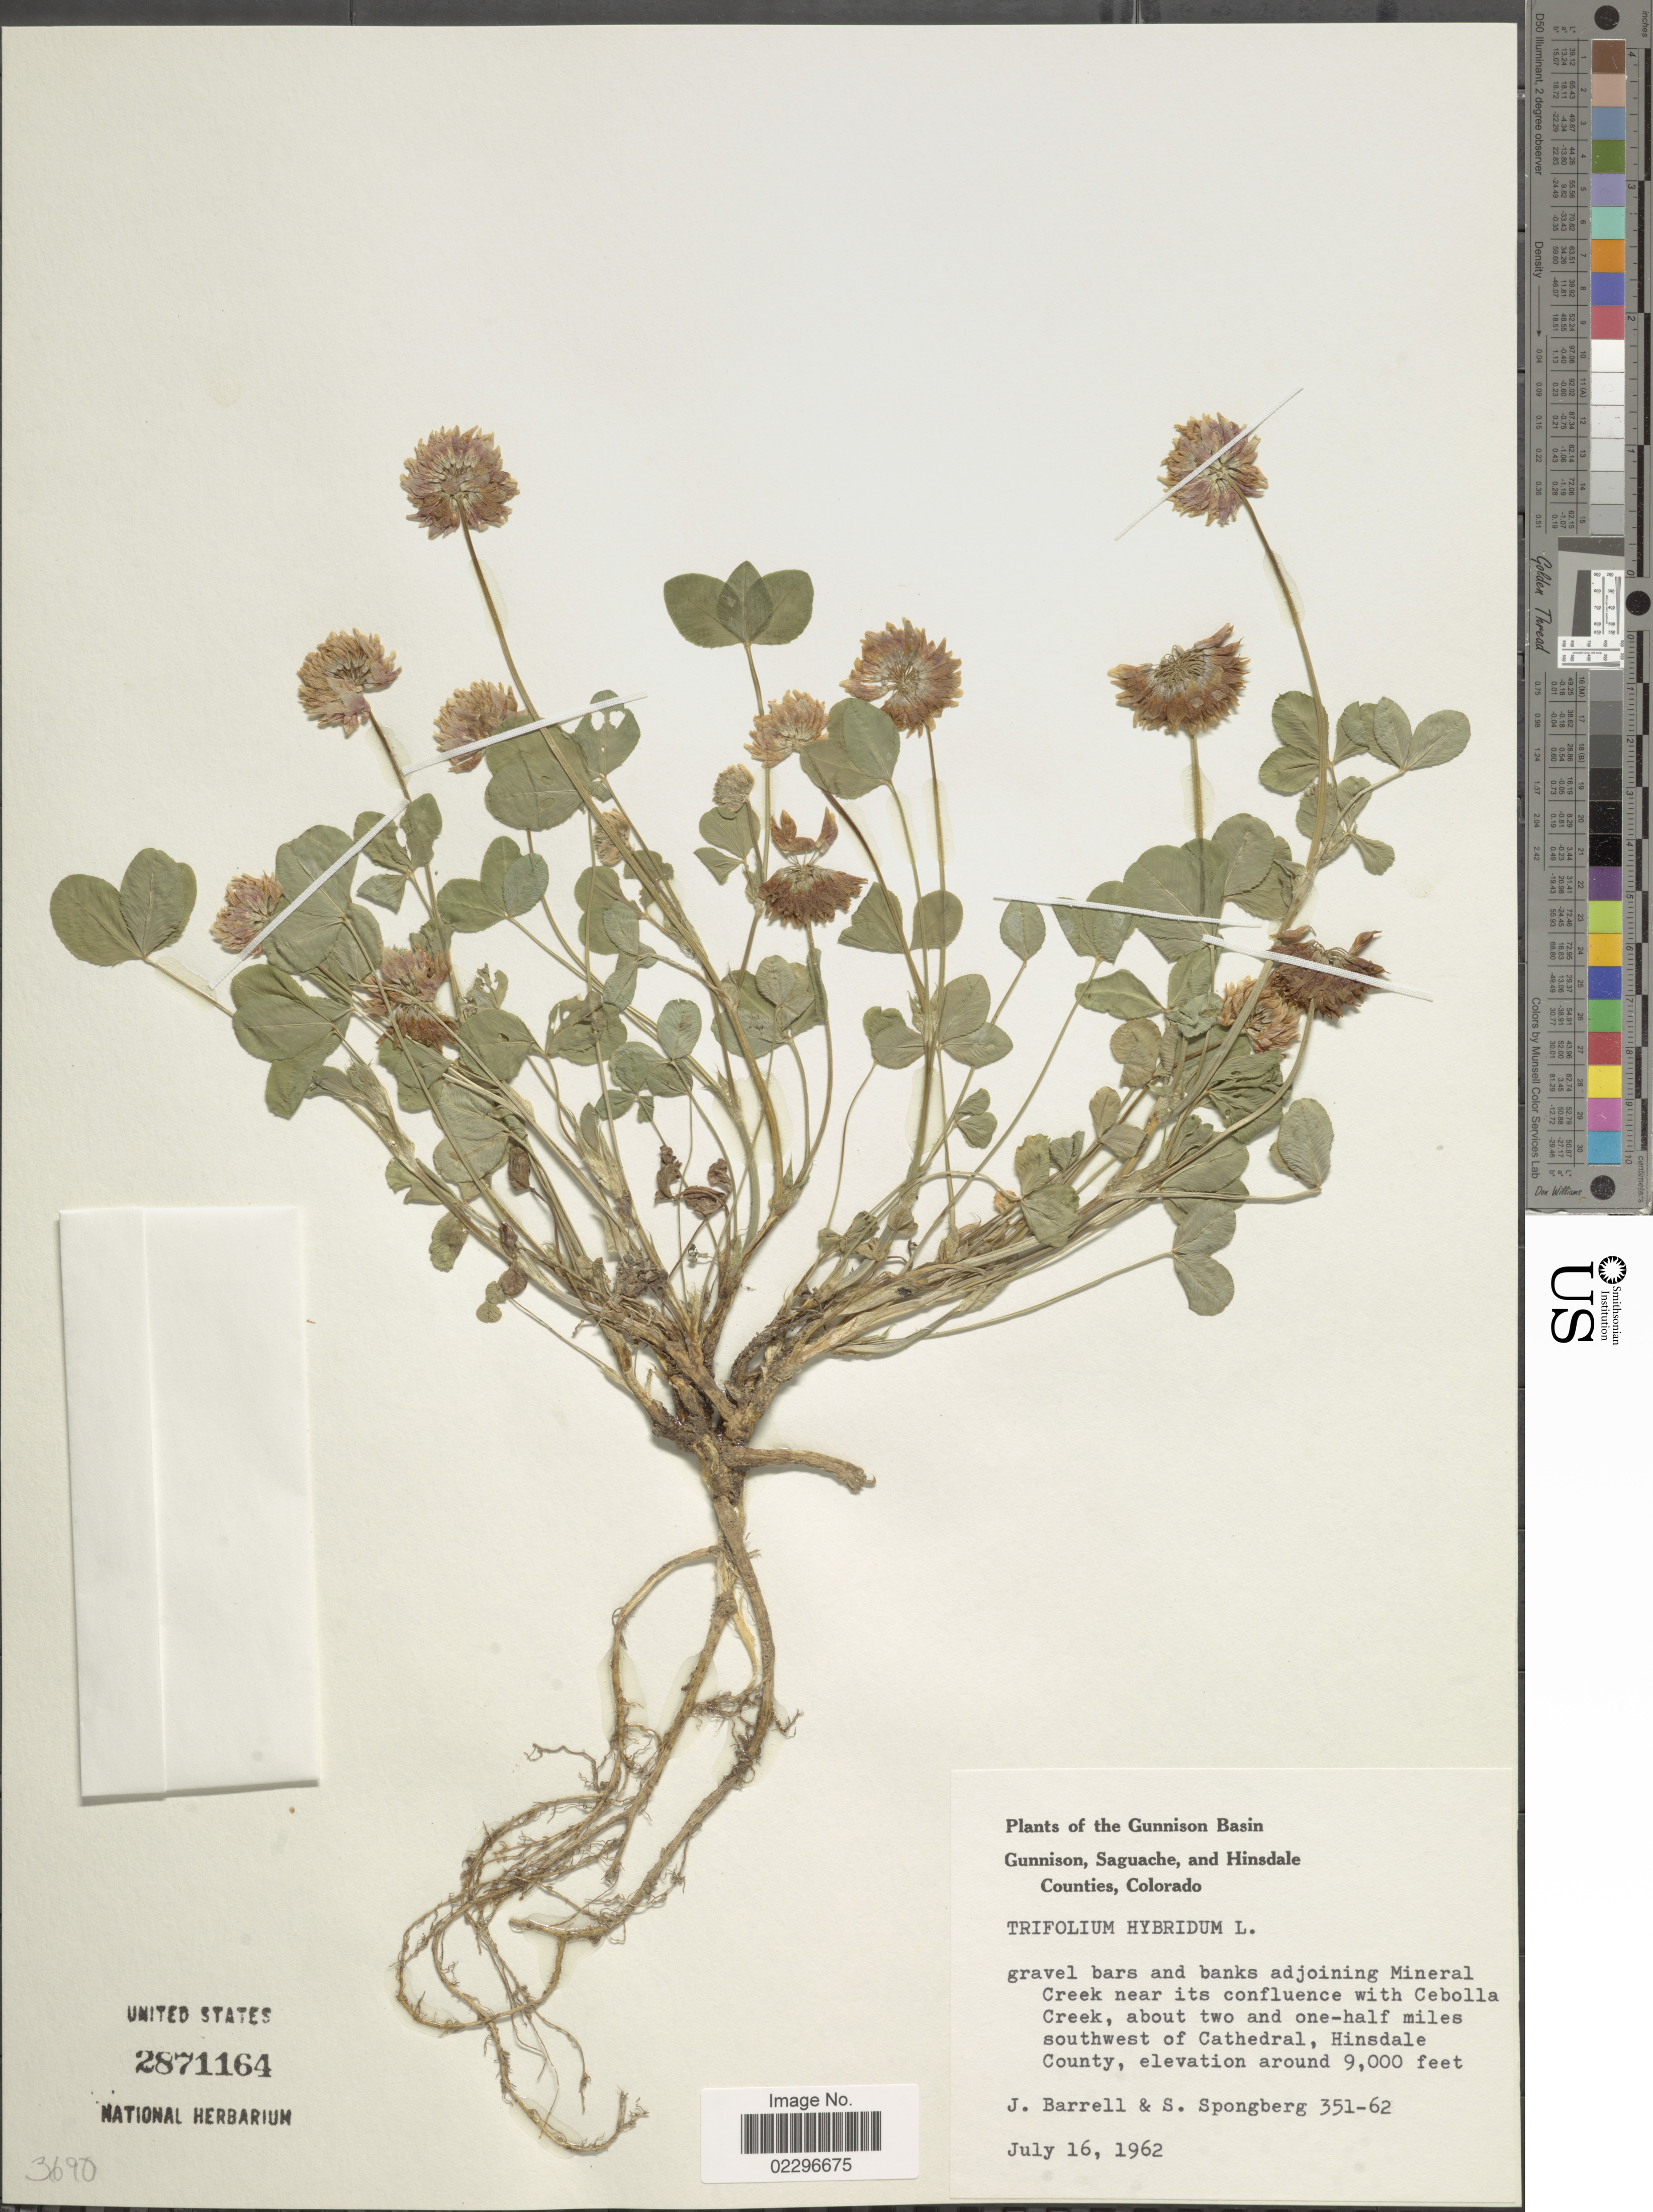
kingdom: Plantae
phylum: Tracheophyta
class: Magnoliopsida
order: Fabales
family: Fabaceae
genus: Trifolium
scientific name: Trifolium hybridum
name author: L.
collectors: J. Barrell & S. A.Spongberg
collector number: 351-62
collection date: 1962-07-16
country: United States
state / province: Colorado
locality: The Gunnison Bay. Gravel bars and banks adjoining Mineral Creek near its confluence with Cebolla Creek, about two and one-half miles southwest of Cathedral, Hinsdale County.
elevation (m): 2743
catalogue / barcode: US 2871164